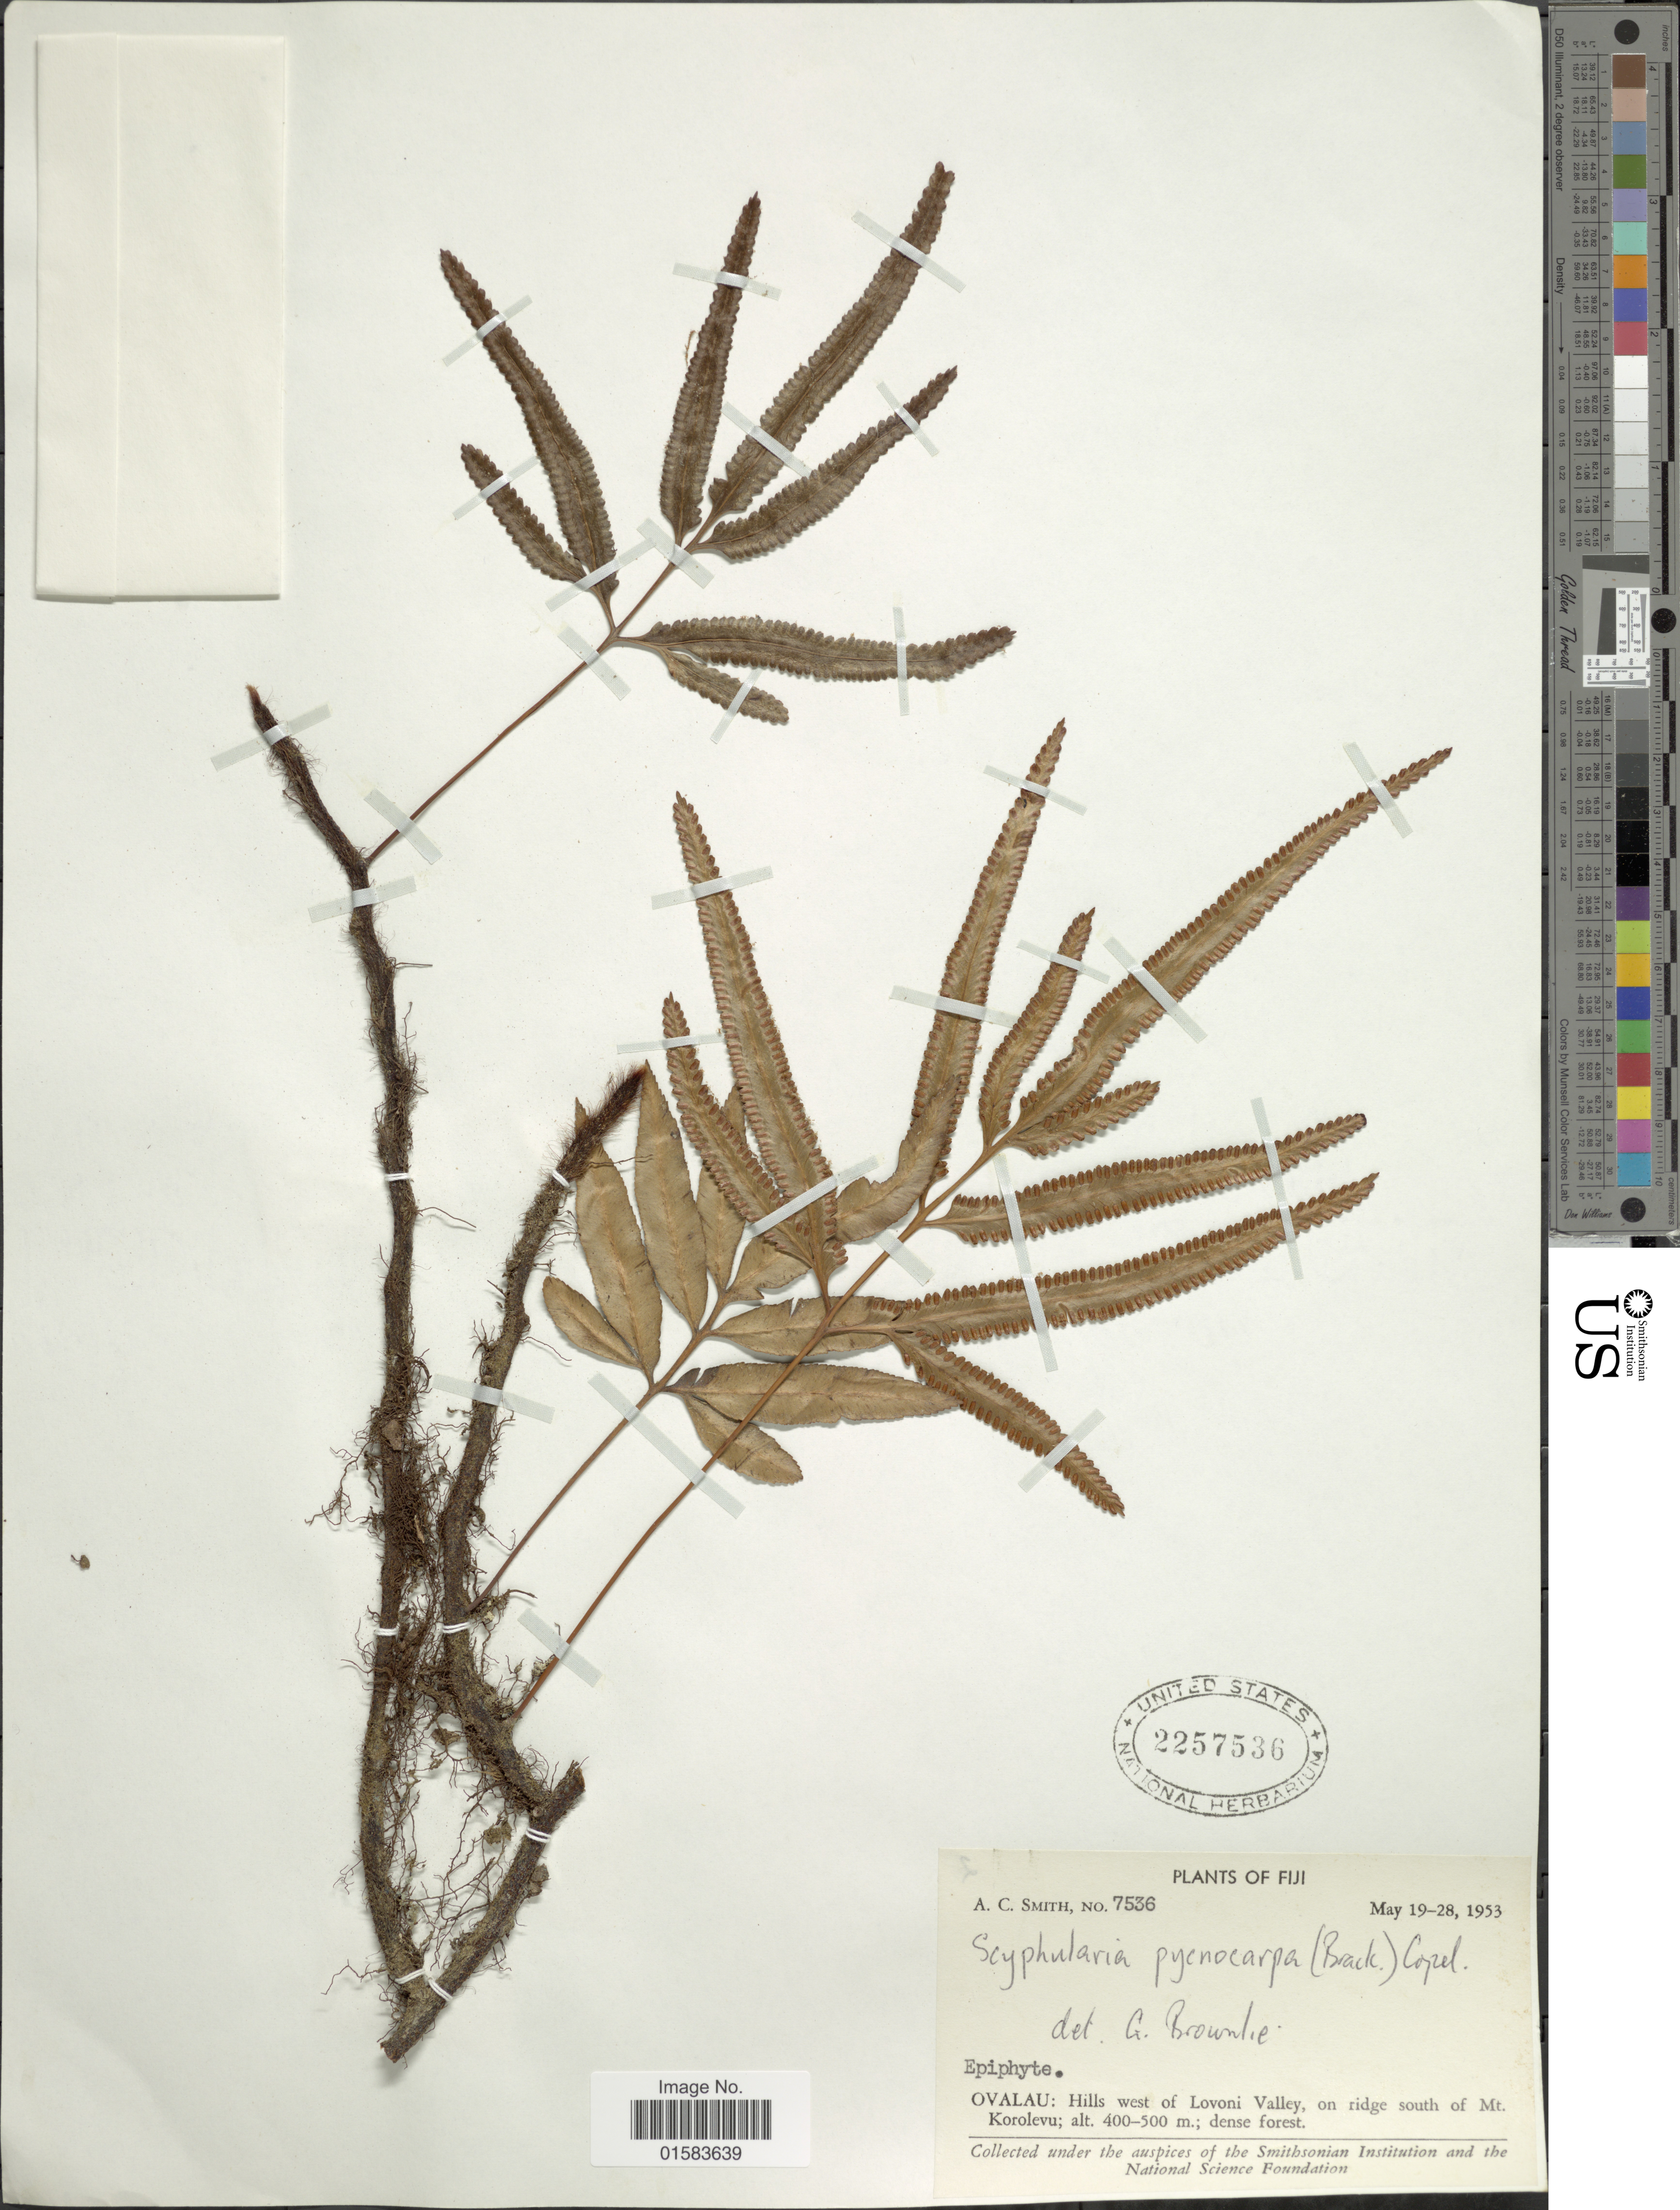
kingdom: Plantae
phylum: Tracheophyta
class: Polypodiopsida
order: Polypodiales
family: Davalliaceae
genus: Davallia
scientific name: Davallia pentaphylla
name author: Blume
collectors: A. C. Smith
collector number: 7536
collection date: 1953-05-19/1953-05-28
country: Fiji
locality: Ovalau: Hills west of Lovoni Valley, on ridge south of Mt. Korolevu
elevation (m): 400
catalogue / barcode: US 2257536